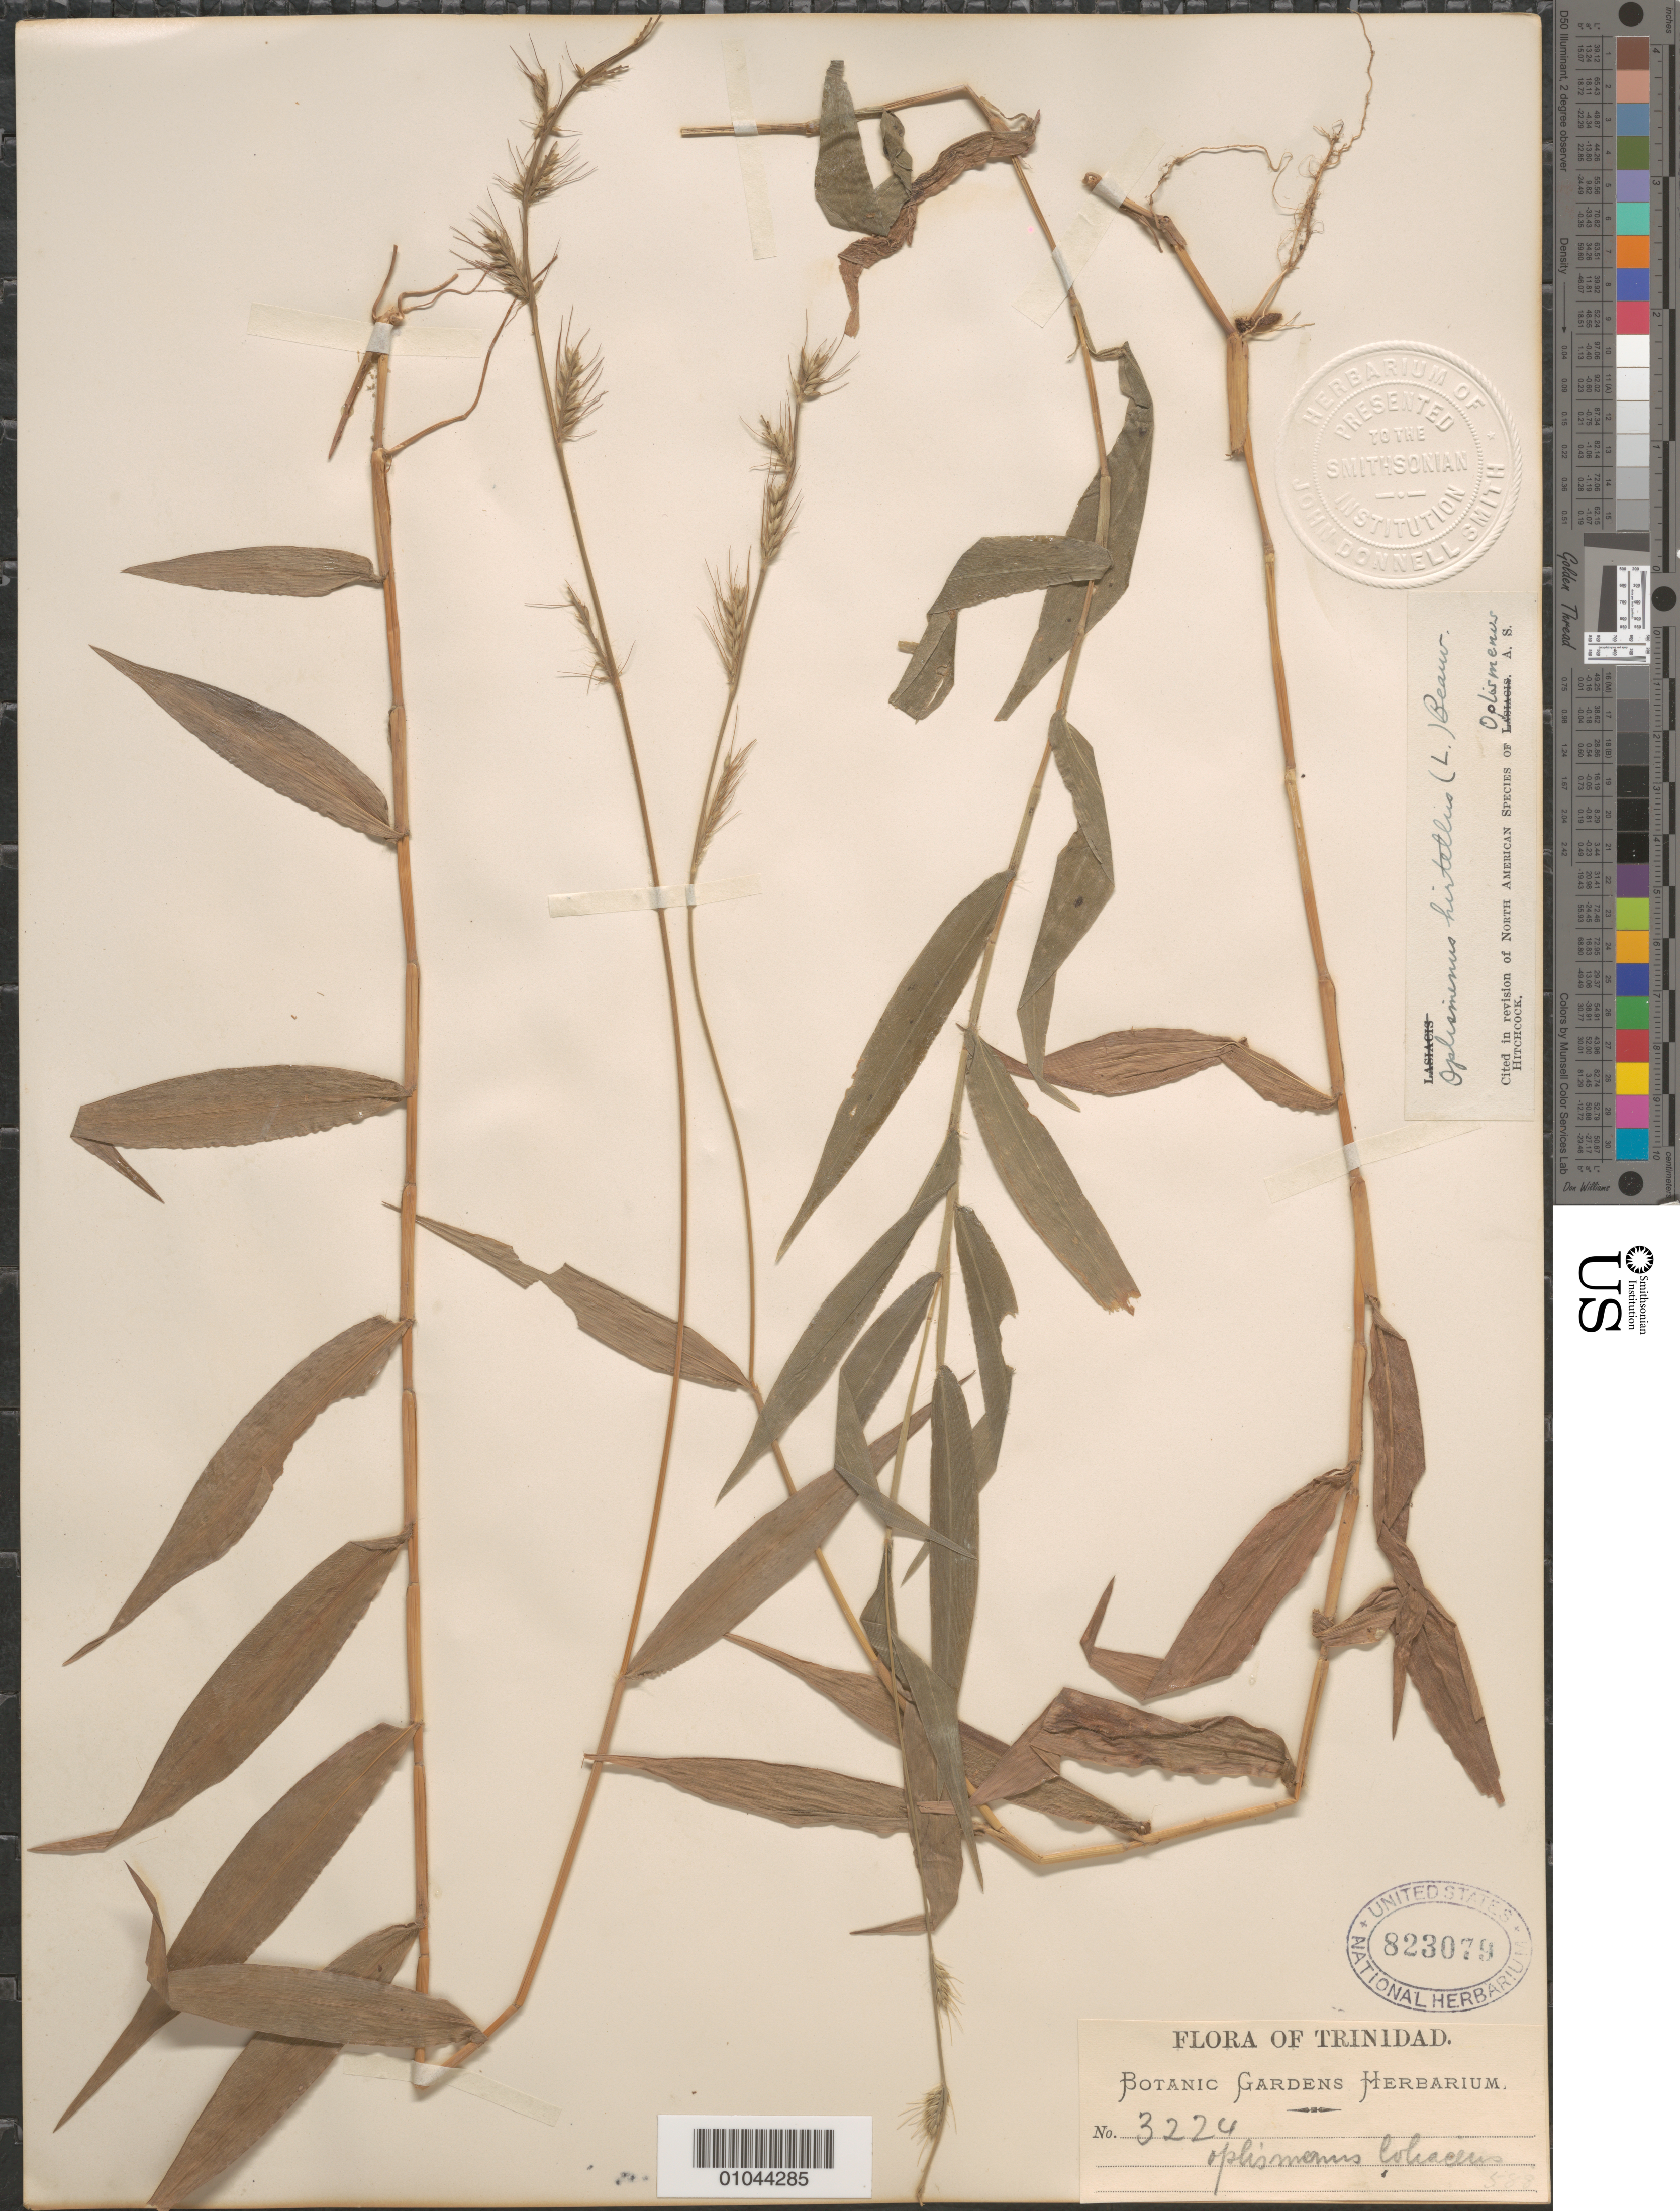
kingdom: Plantae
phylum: Tracheophyta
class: Liliopsida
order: Poales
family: Poaceae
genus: Oplismenus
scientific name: Oplismenus hirtellus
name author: (L.) P. Beauv.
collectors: Botanic Gardens Herbarium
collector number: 3224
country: Trinidad and Tobago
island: Trinidad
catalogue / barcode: US 823079